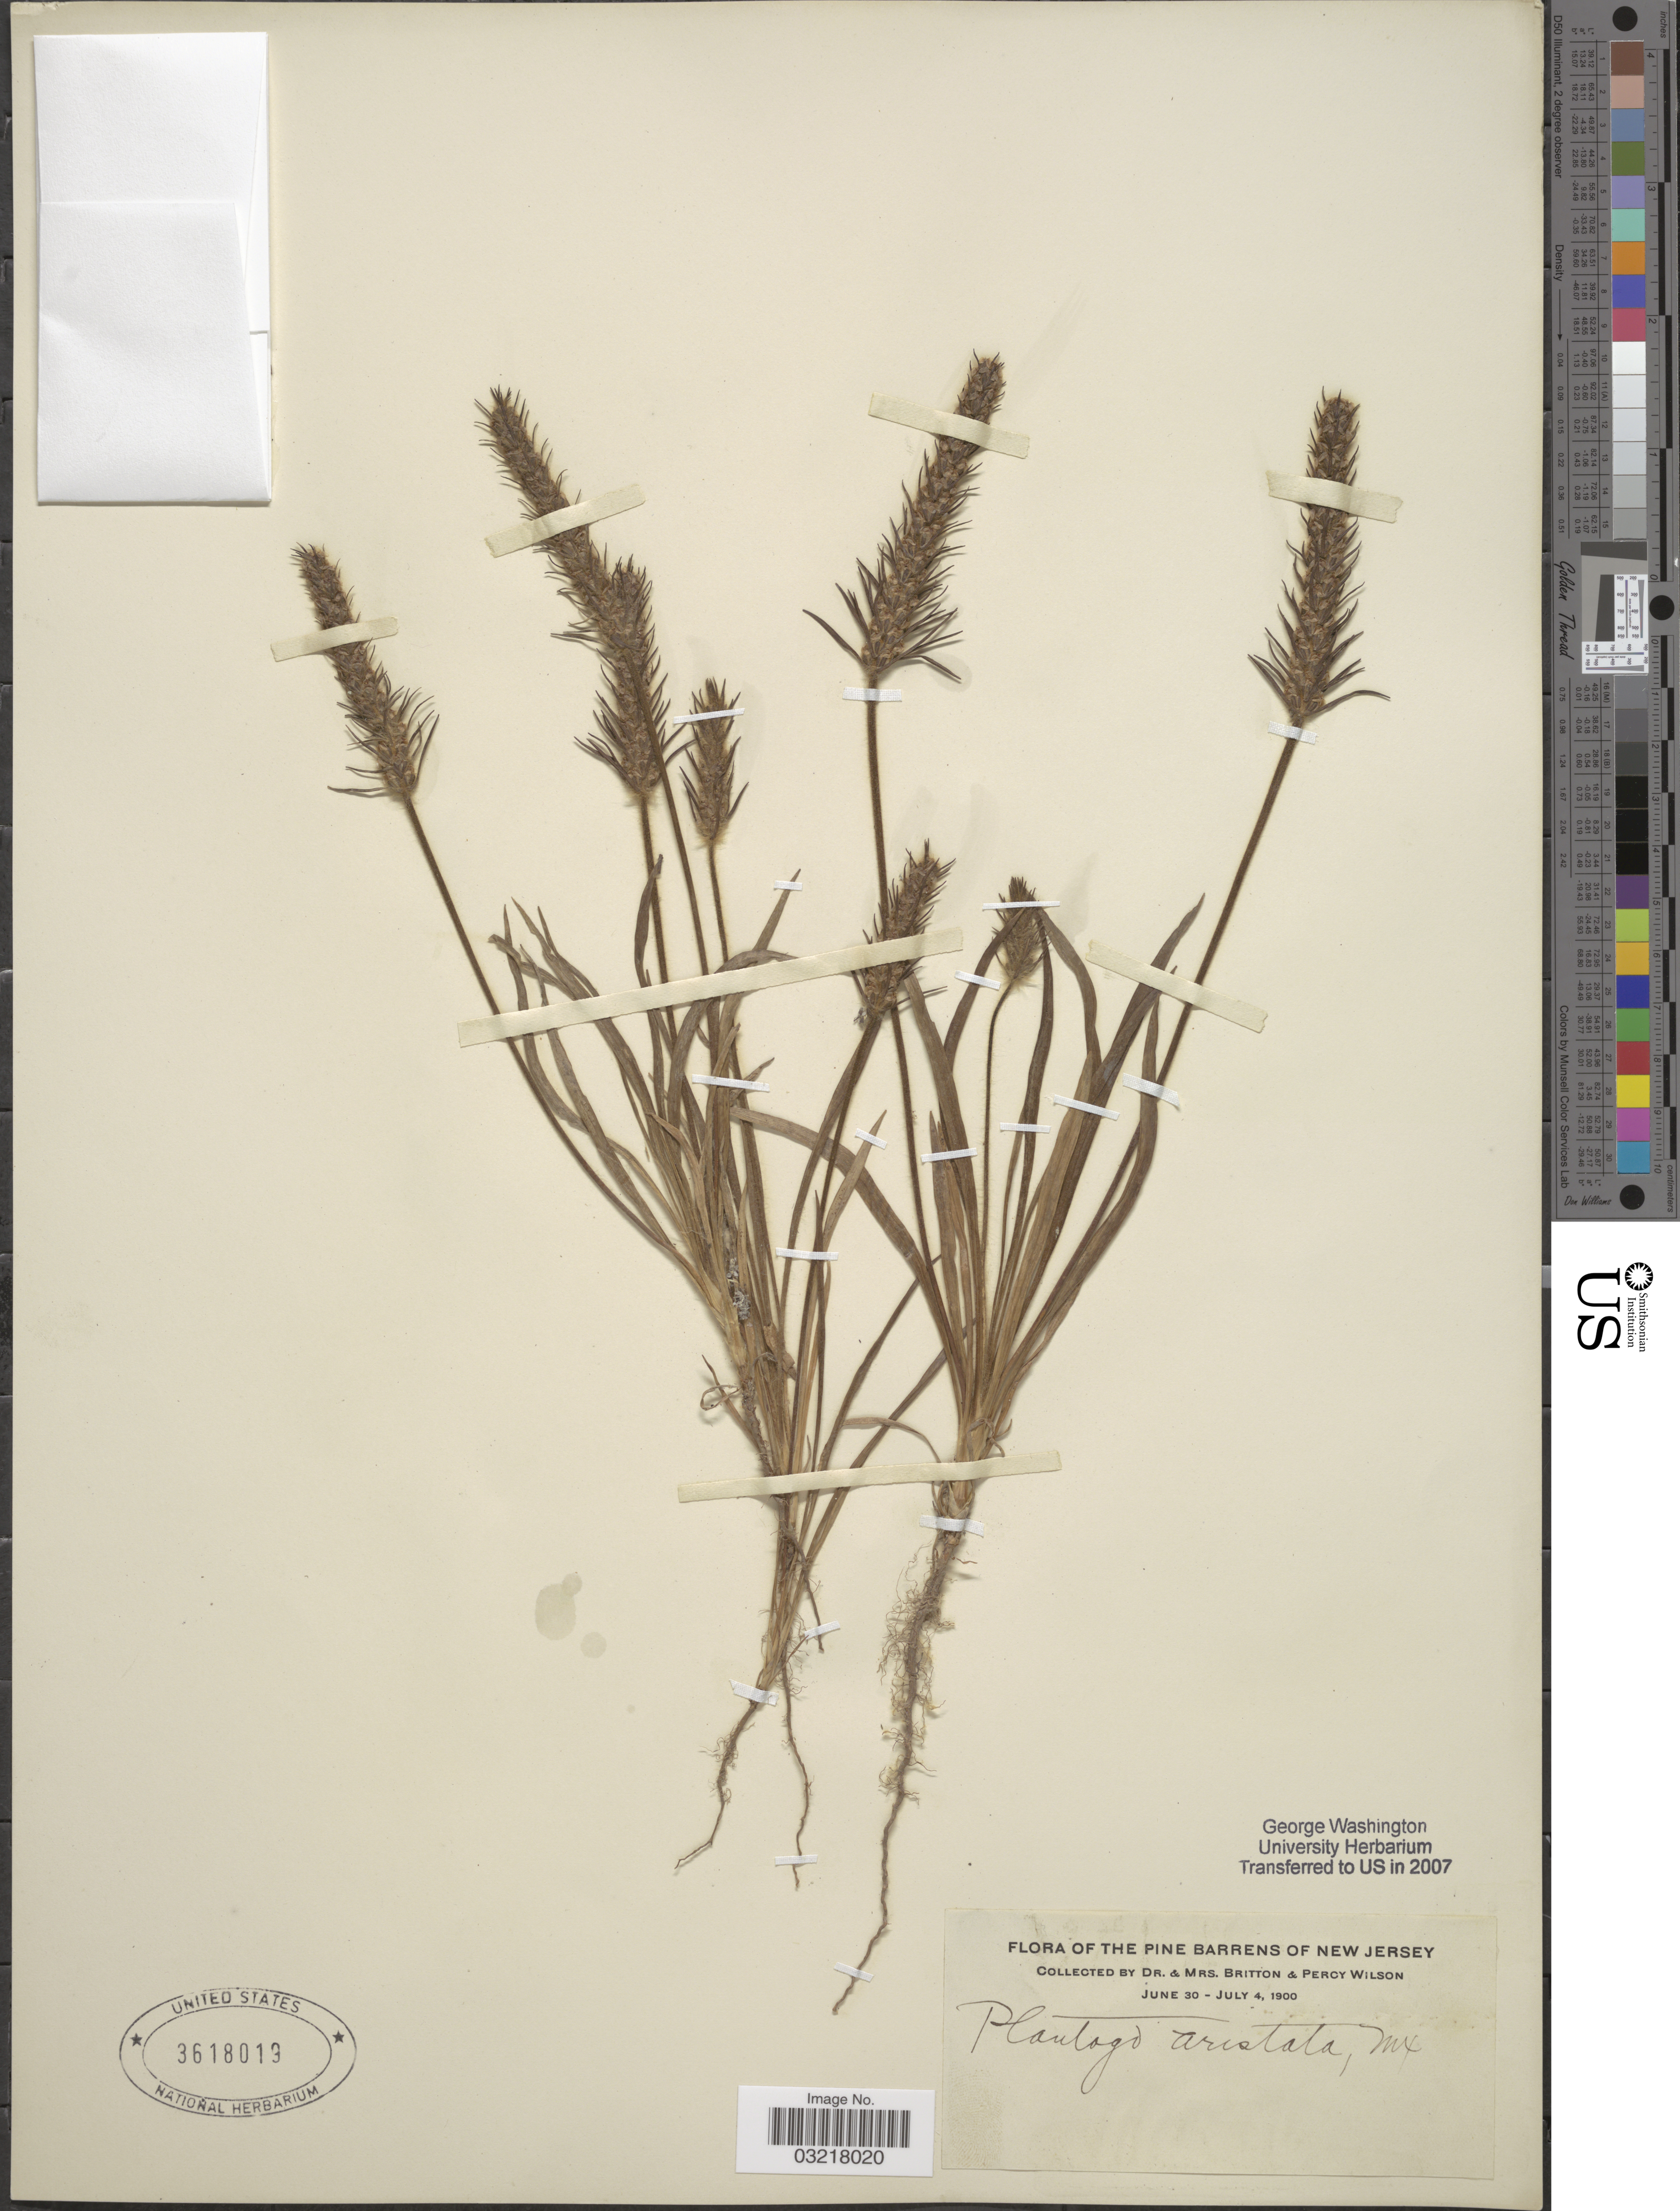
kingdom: Plantae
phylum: Tracheophyta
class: Magnoliopsida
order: Lamiales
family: Plantaginaceae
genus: Plantago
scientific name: Plantago aristata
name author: Michx.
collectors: Britton, --, E. G. Britton & P. Wilson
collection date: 1900-06-30/1900-07-04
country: United States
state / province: New Jersey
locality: The Pine Barrens of New Jersey.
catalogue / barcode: US 3618019